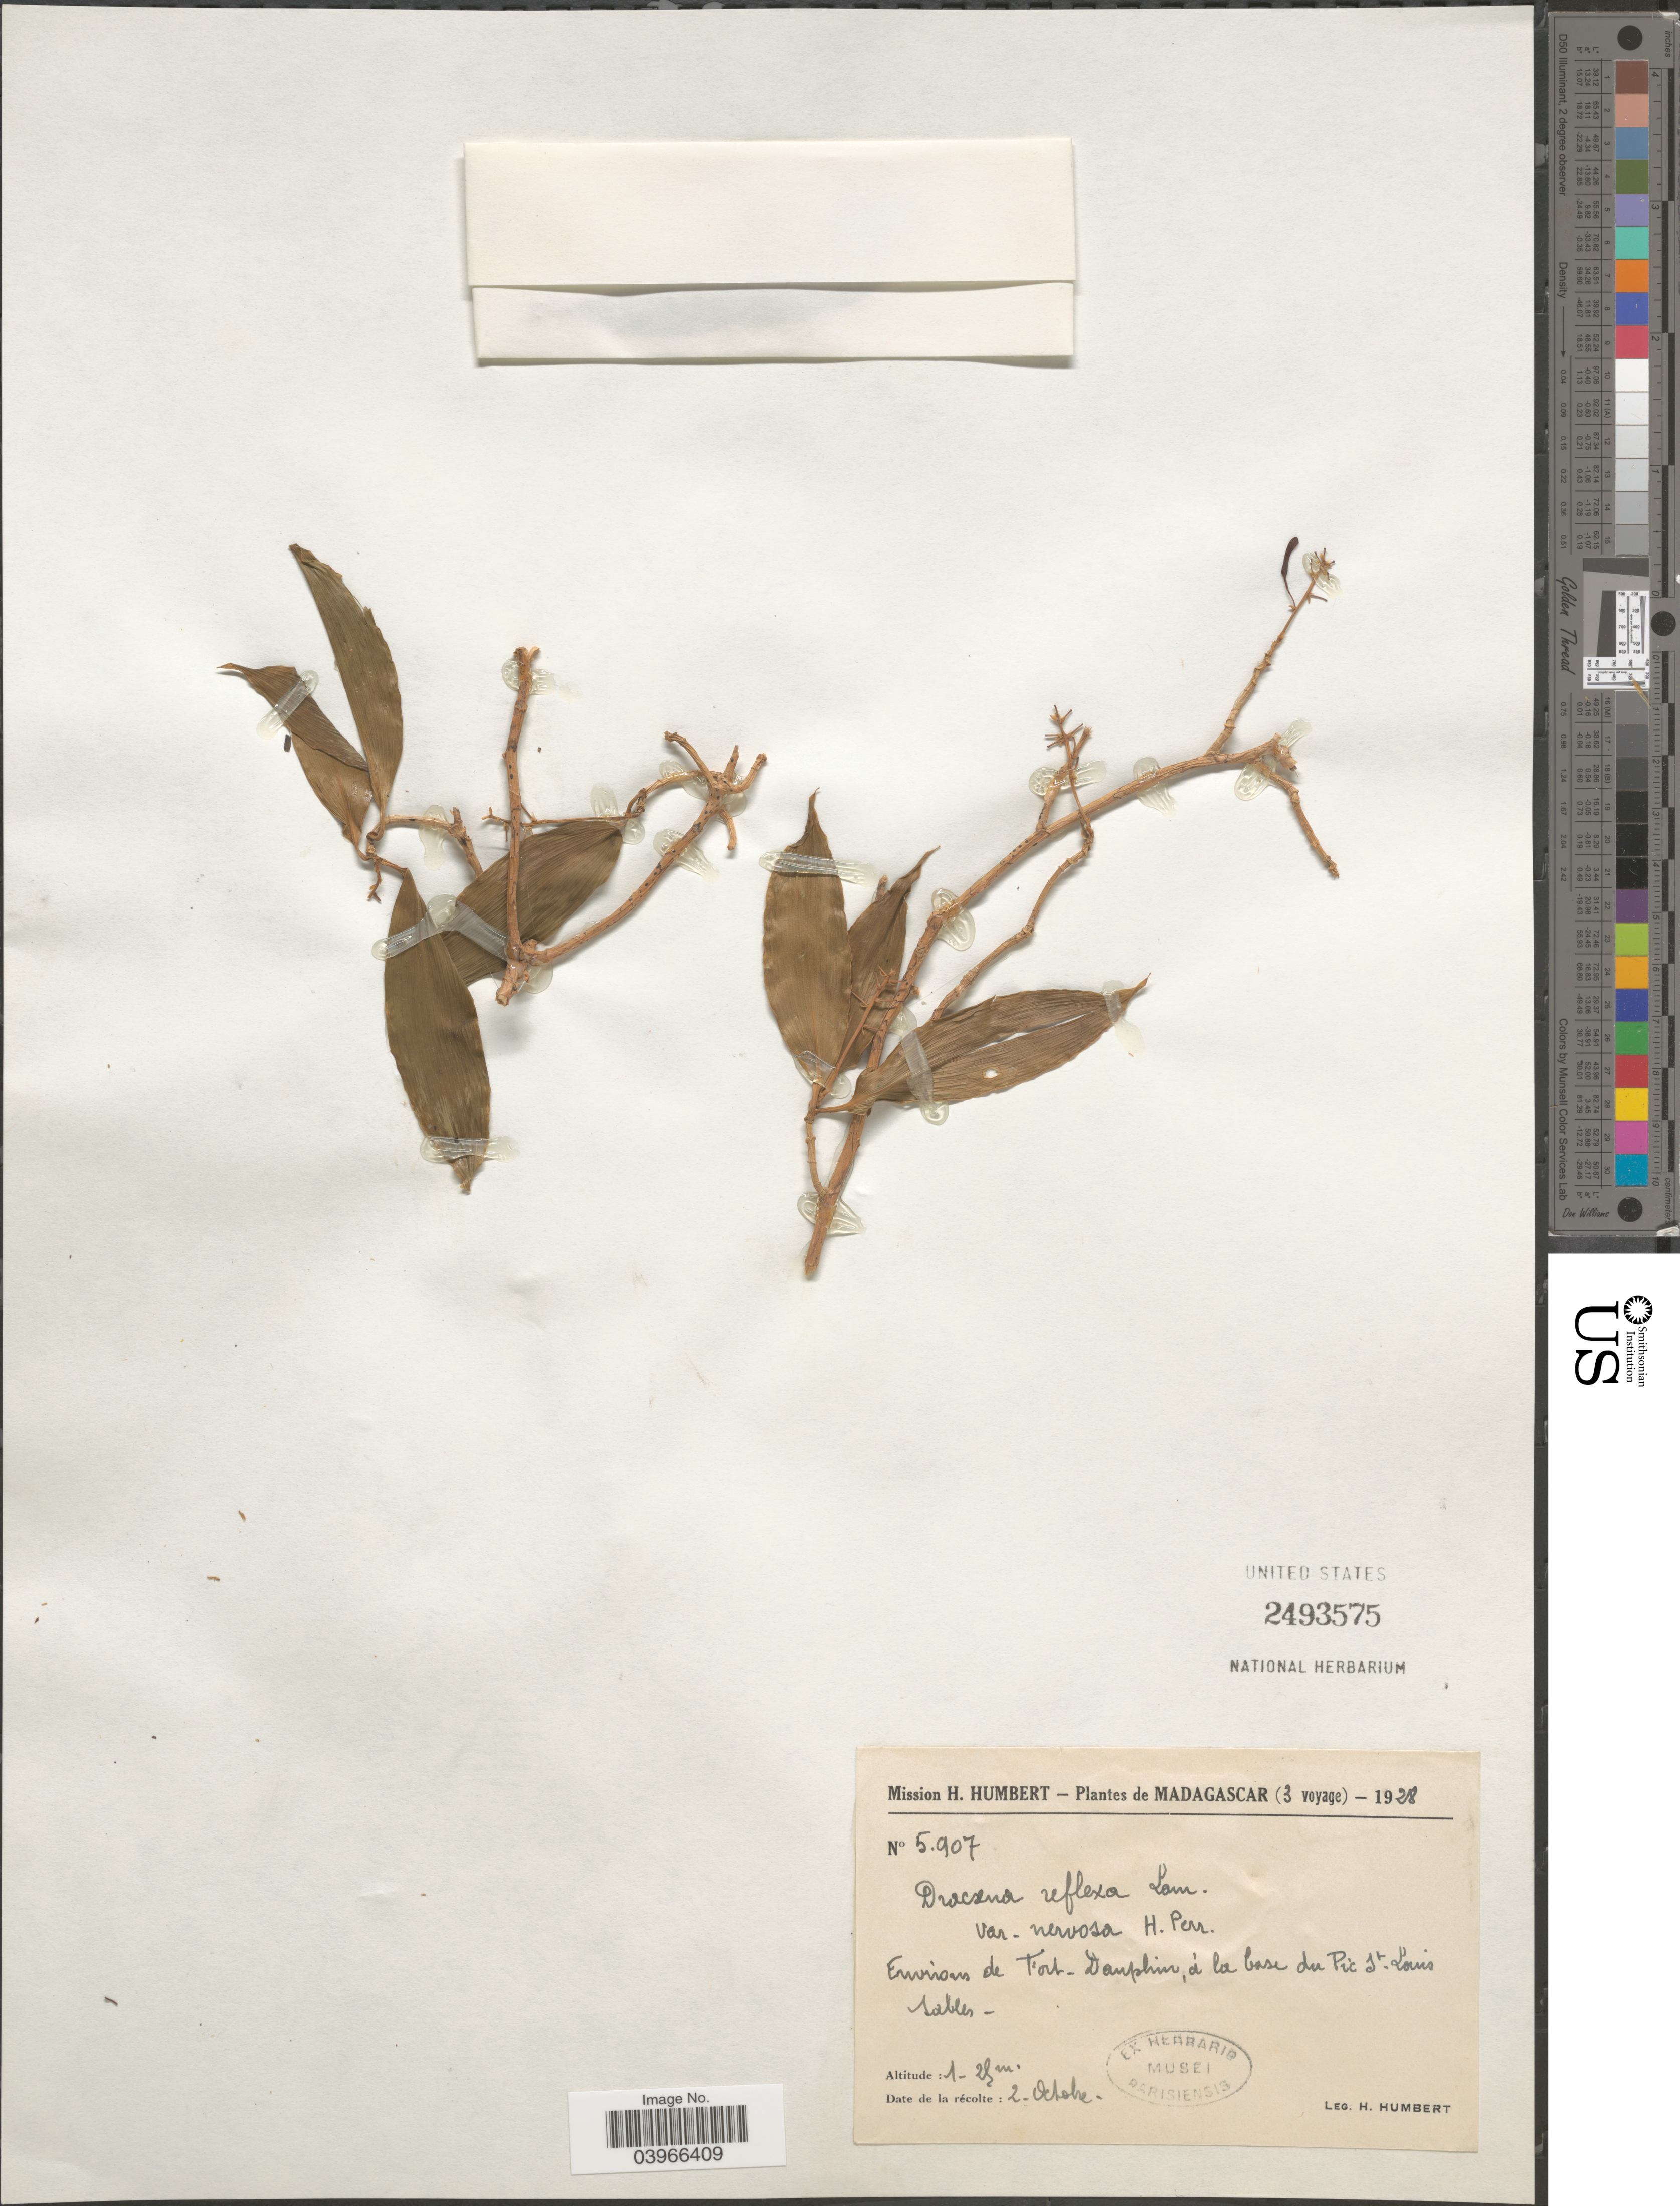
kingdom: Plantae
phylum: Tracheophyta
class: Liliopsida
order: Asparagales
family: Asparagaceae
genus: Dracaena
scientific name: Dracaena reflexa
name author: Lam.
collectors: H. Humbert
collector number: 5907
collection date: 1928-10-02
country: Madagascar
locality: Environs de Fort-Dauphin, á la base du Pic St. Louis.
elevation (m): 1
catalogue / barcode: US 2493575